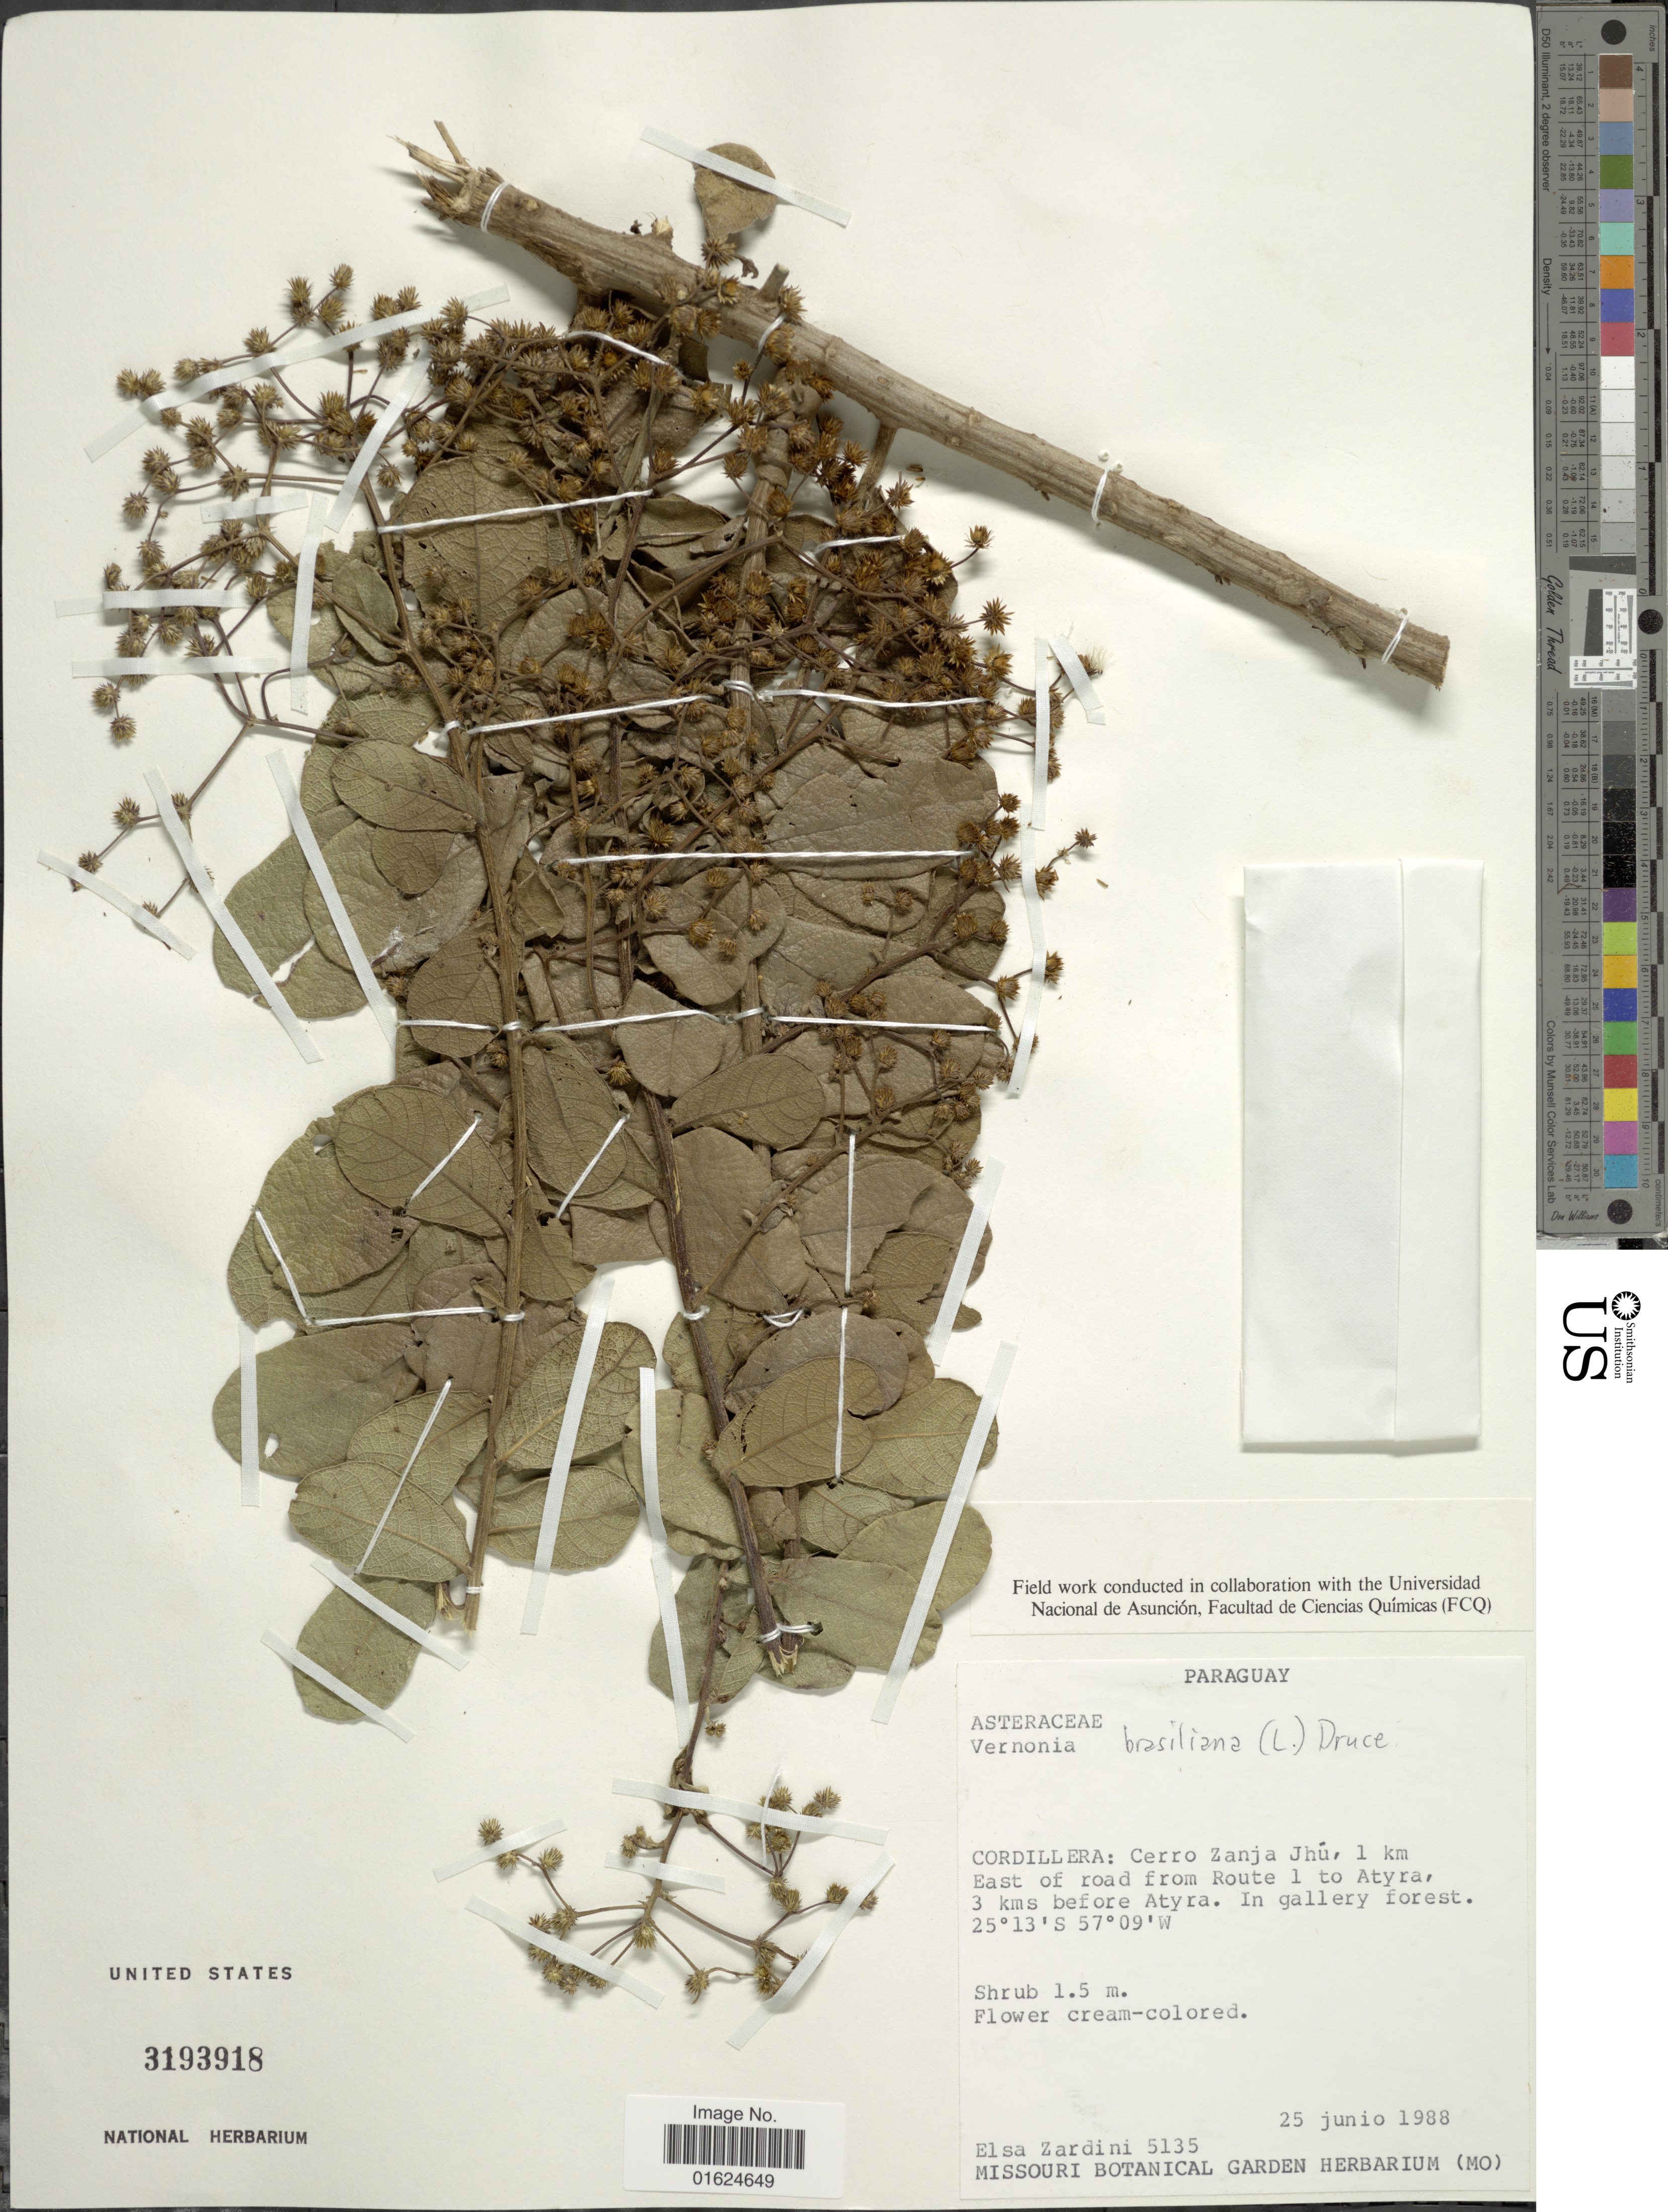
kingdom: Plantae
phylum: Tracheophyta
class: Magnoliopsida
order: Asterales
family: Asteraceae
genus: Vernonia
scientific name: Vernonia brasiliana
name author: (L.) Druce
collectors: E. M. Zardini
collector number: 5135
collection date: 1988-06-25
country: Paraguay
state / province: Cordillera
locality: Cerro Zanja Jhú, 1 km East of road from Route 1 to Atyra, 3 kms before Atyra. In gallery forest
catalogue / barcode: US 3193918